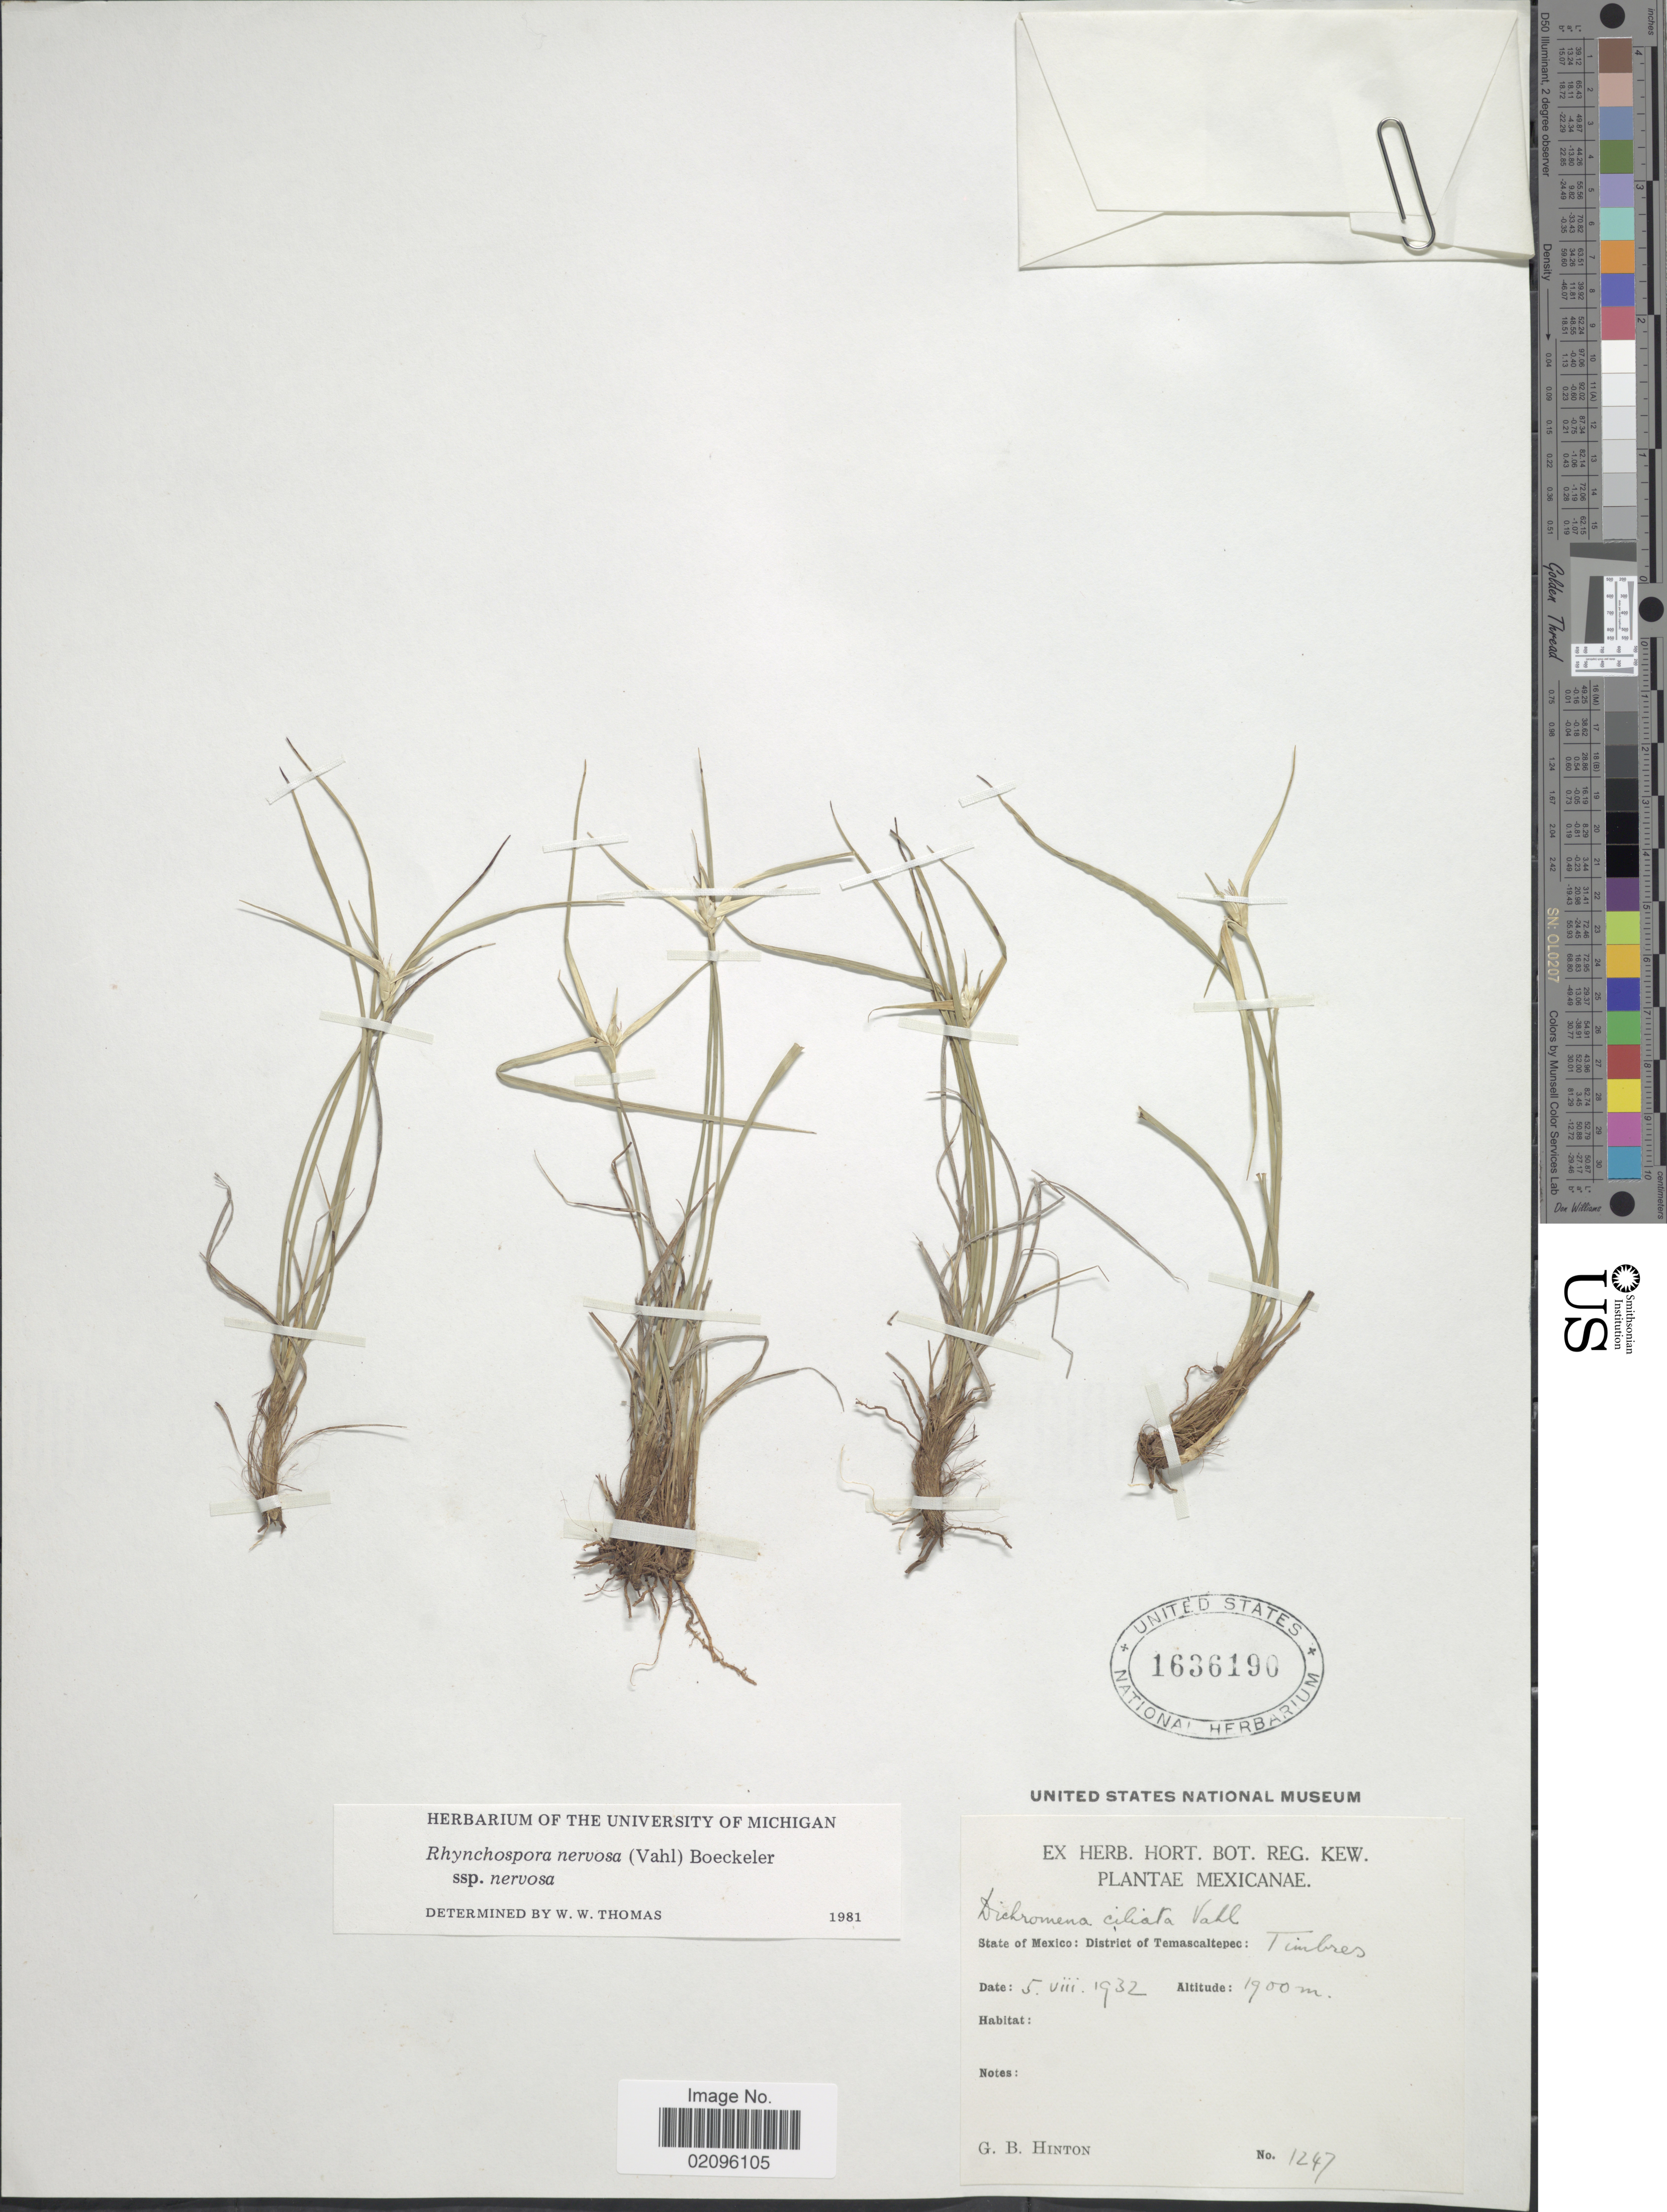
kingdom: Plantae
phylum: Tracheophyta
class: Liliopsida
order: Poales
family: Cyperaceae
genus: Rhynchospora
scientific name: Rhynchospora nervosa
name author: (Vahl) Boeckeler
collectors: G. B. Hinton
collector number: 1247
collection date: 1932-08-05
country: Mexico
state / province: México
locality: District of Temascaltepec: Timbres.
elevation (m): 1900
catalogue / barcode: US 1636190